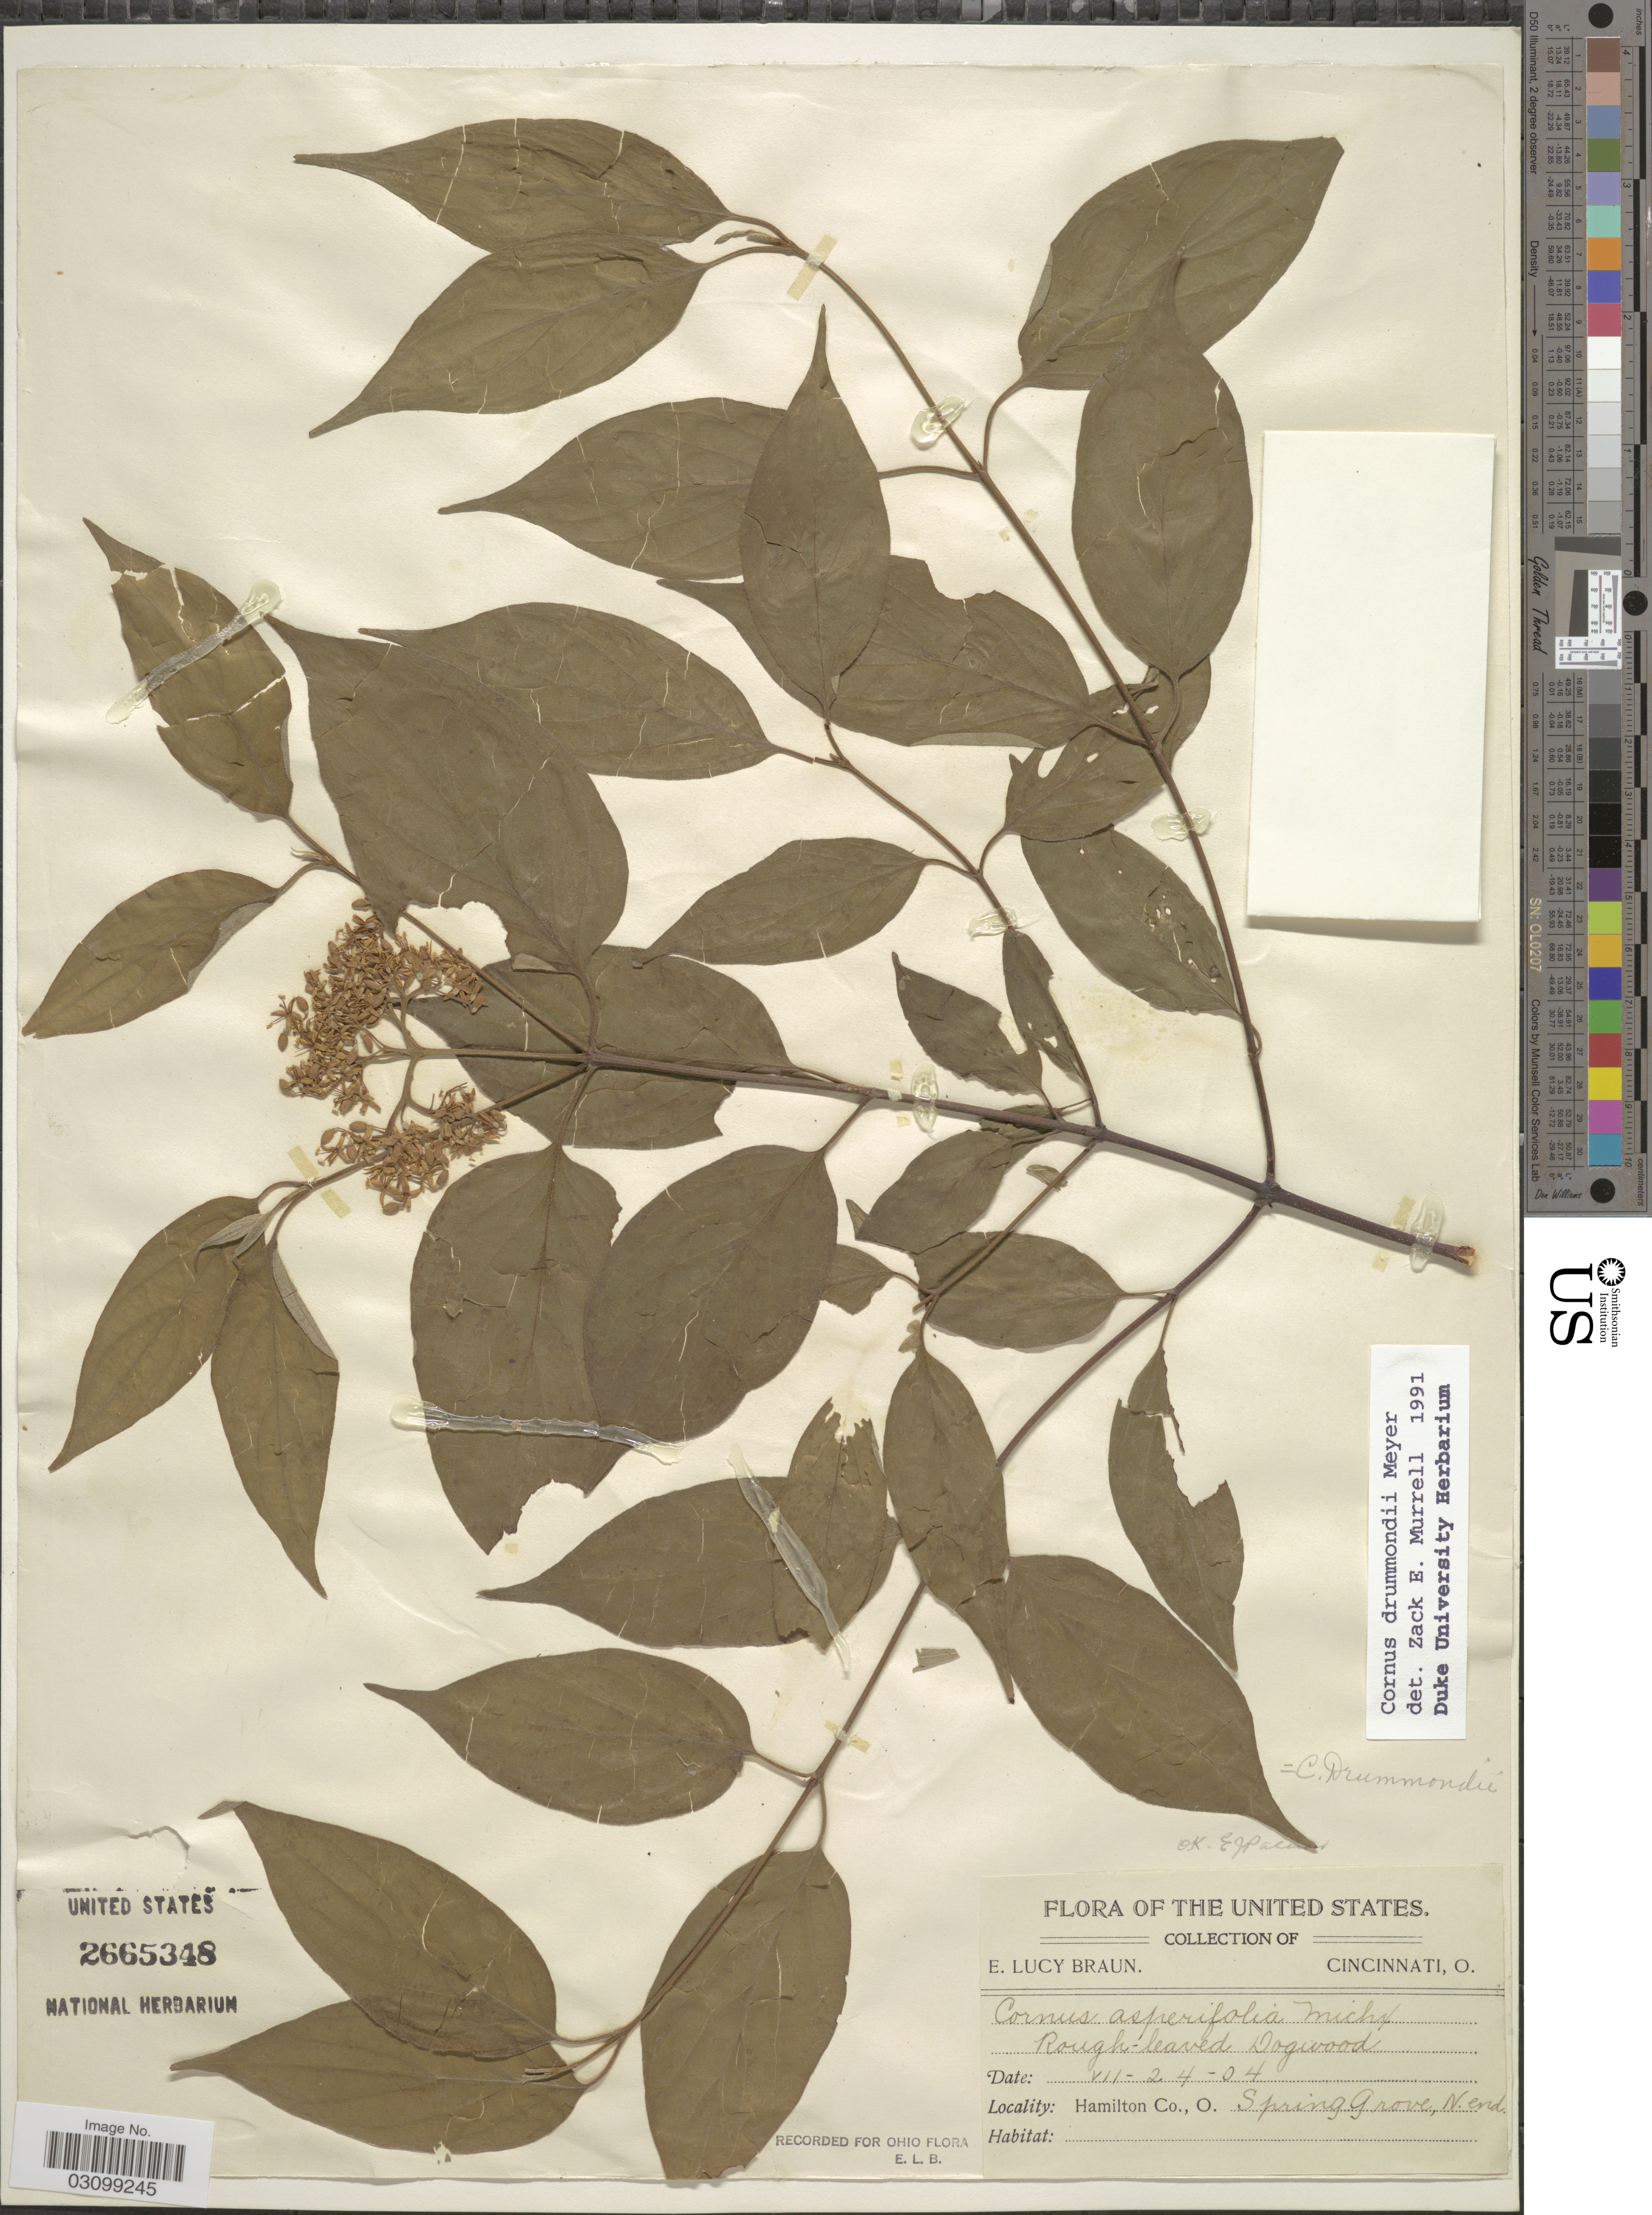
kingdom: Plantae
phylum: Tracheophyta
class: Magnoliopsida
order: Cornales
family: Cornaceae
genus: Cornus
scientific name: Cornus drummondii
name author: C.A. Mey.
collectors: E. L. Braun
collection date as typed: Transcribed d/m/y: 24/7/4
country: United States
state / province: Ohio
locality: Hamilton Co., Spring Grove, N. end.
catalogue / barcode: US 2665348